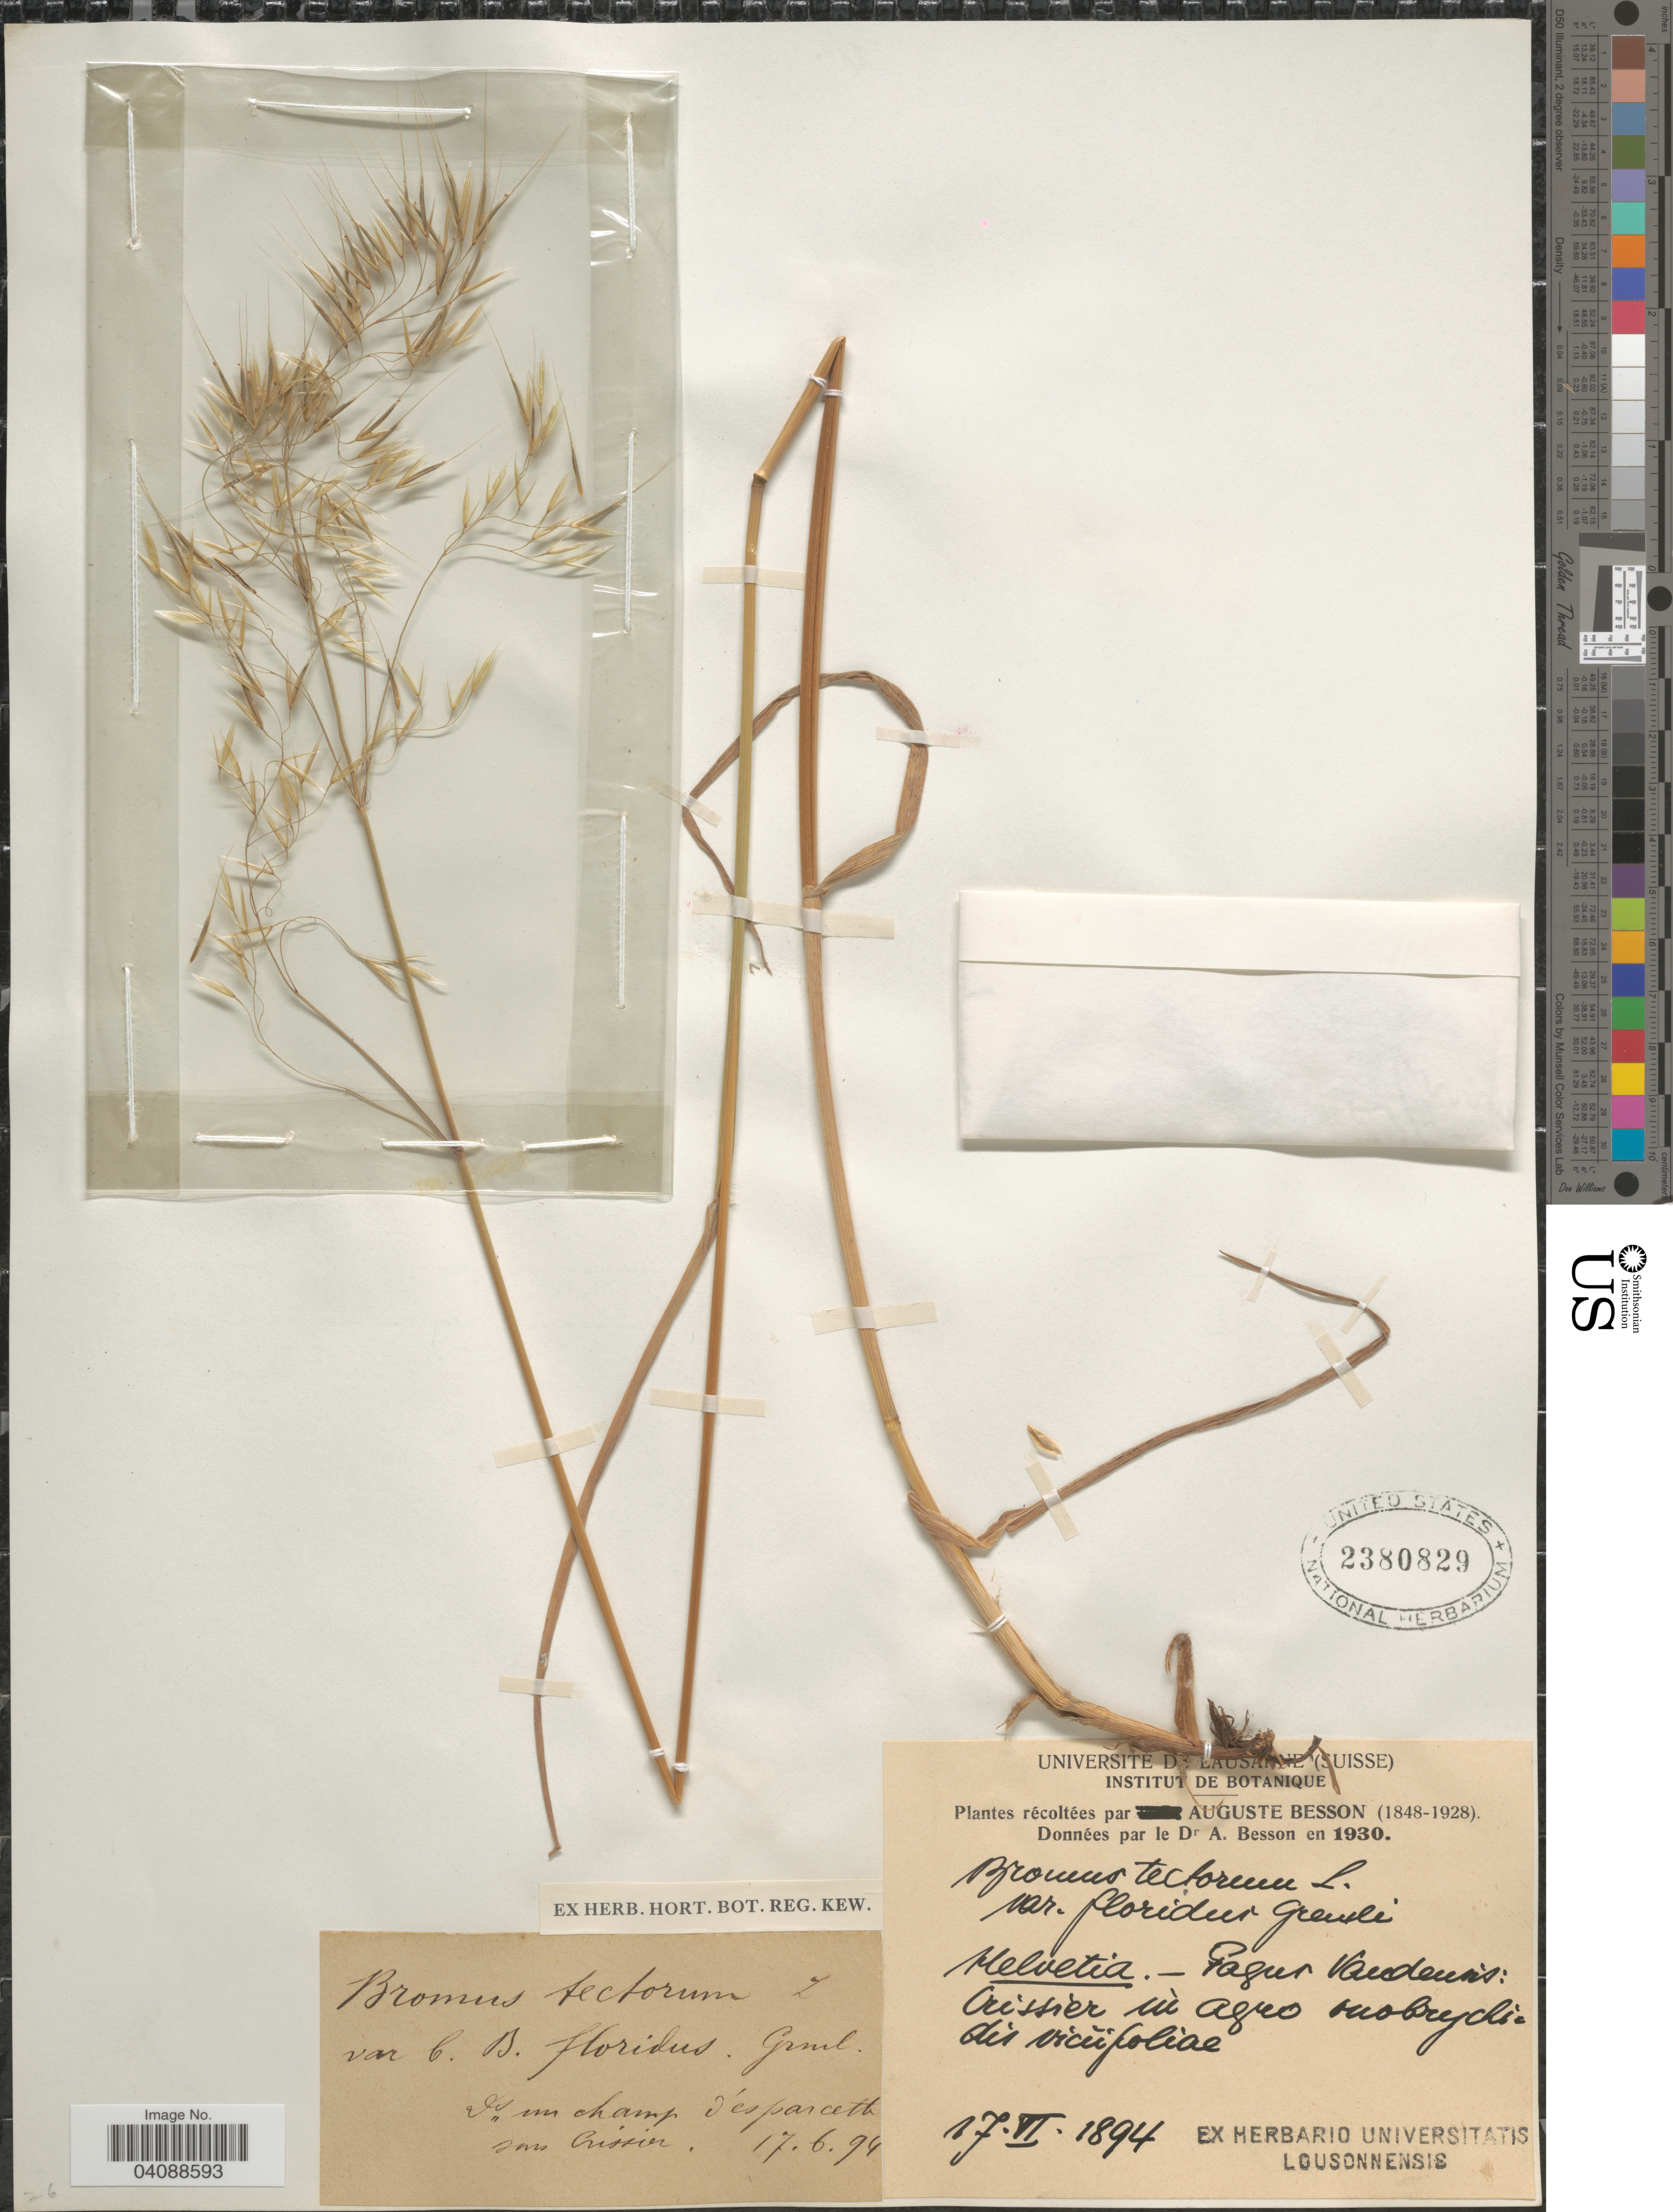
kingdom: Plantae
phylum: Tracheophyta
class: Liliopsida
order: Poales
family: Poaceae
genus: Bromus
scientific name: Bromus tectorum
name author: L.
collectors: A. Besson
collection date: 1894-06-17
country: Switzerland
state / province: Vaud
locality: Helvetia.- Pagur Vaudensis: Crissier in Agro ouobrychi dis viciifoliae.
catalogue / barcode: US 2380829